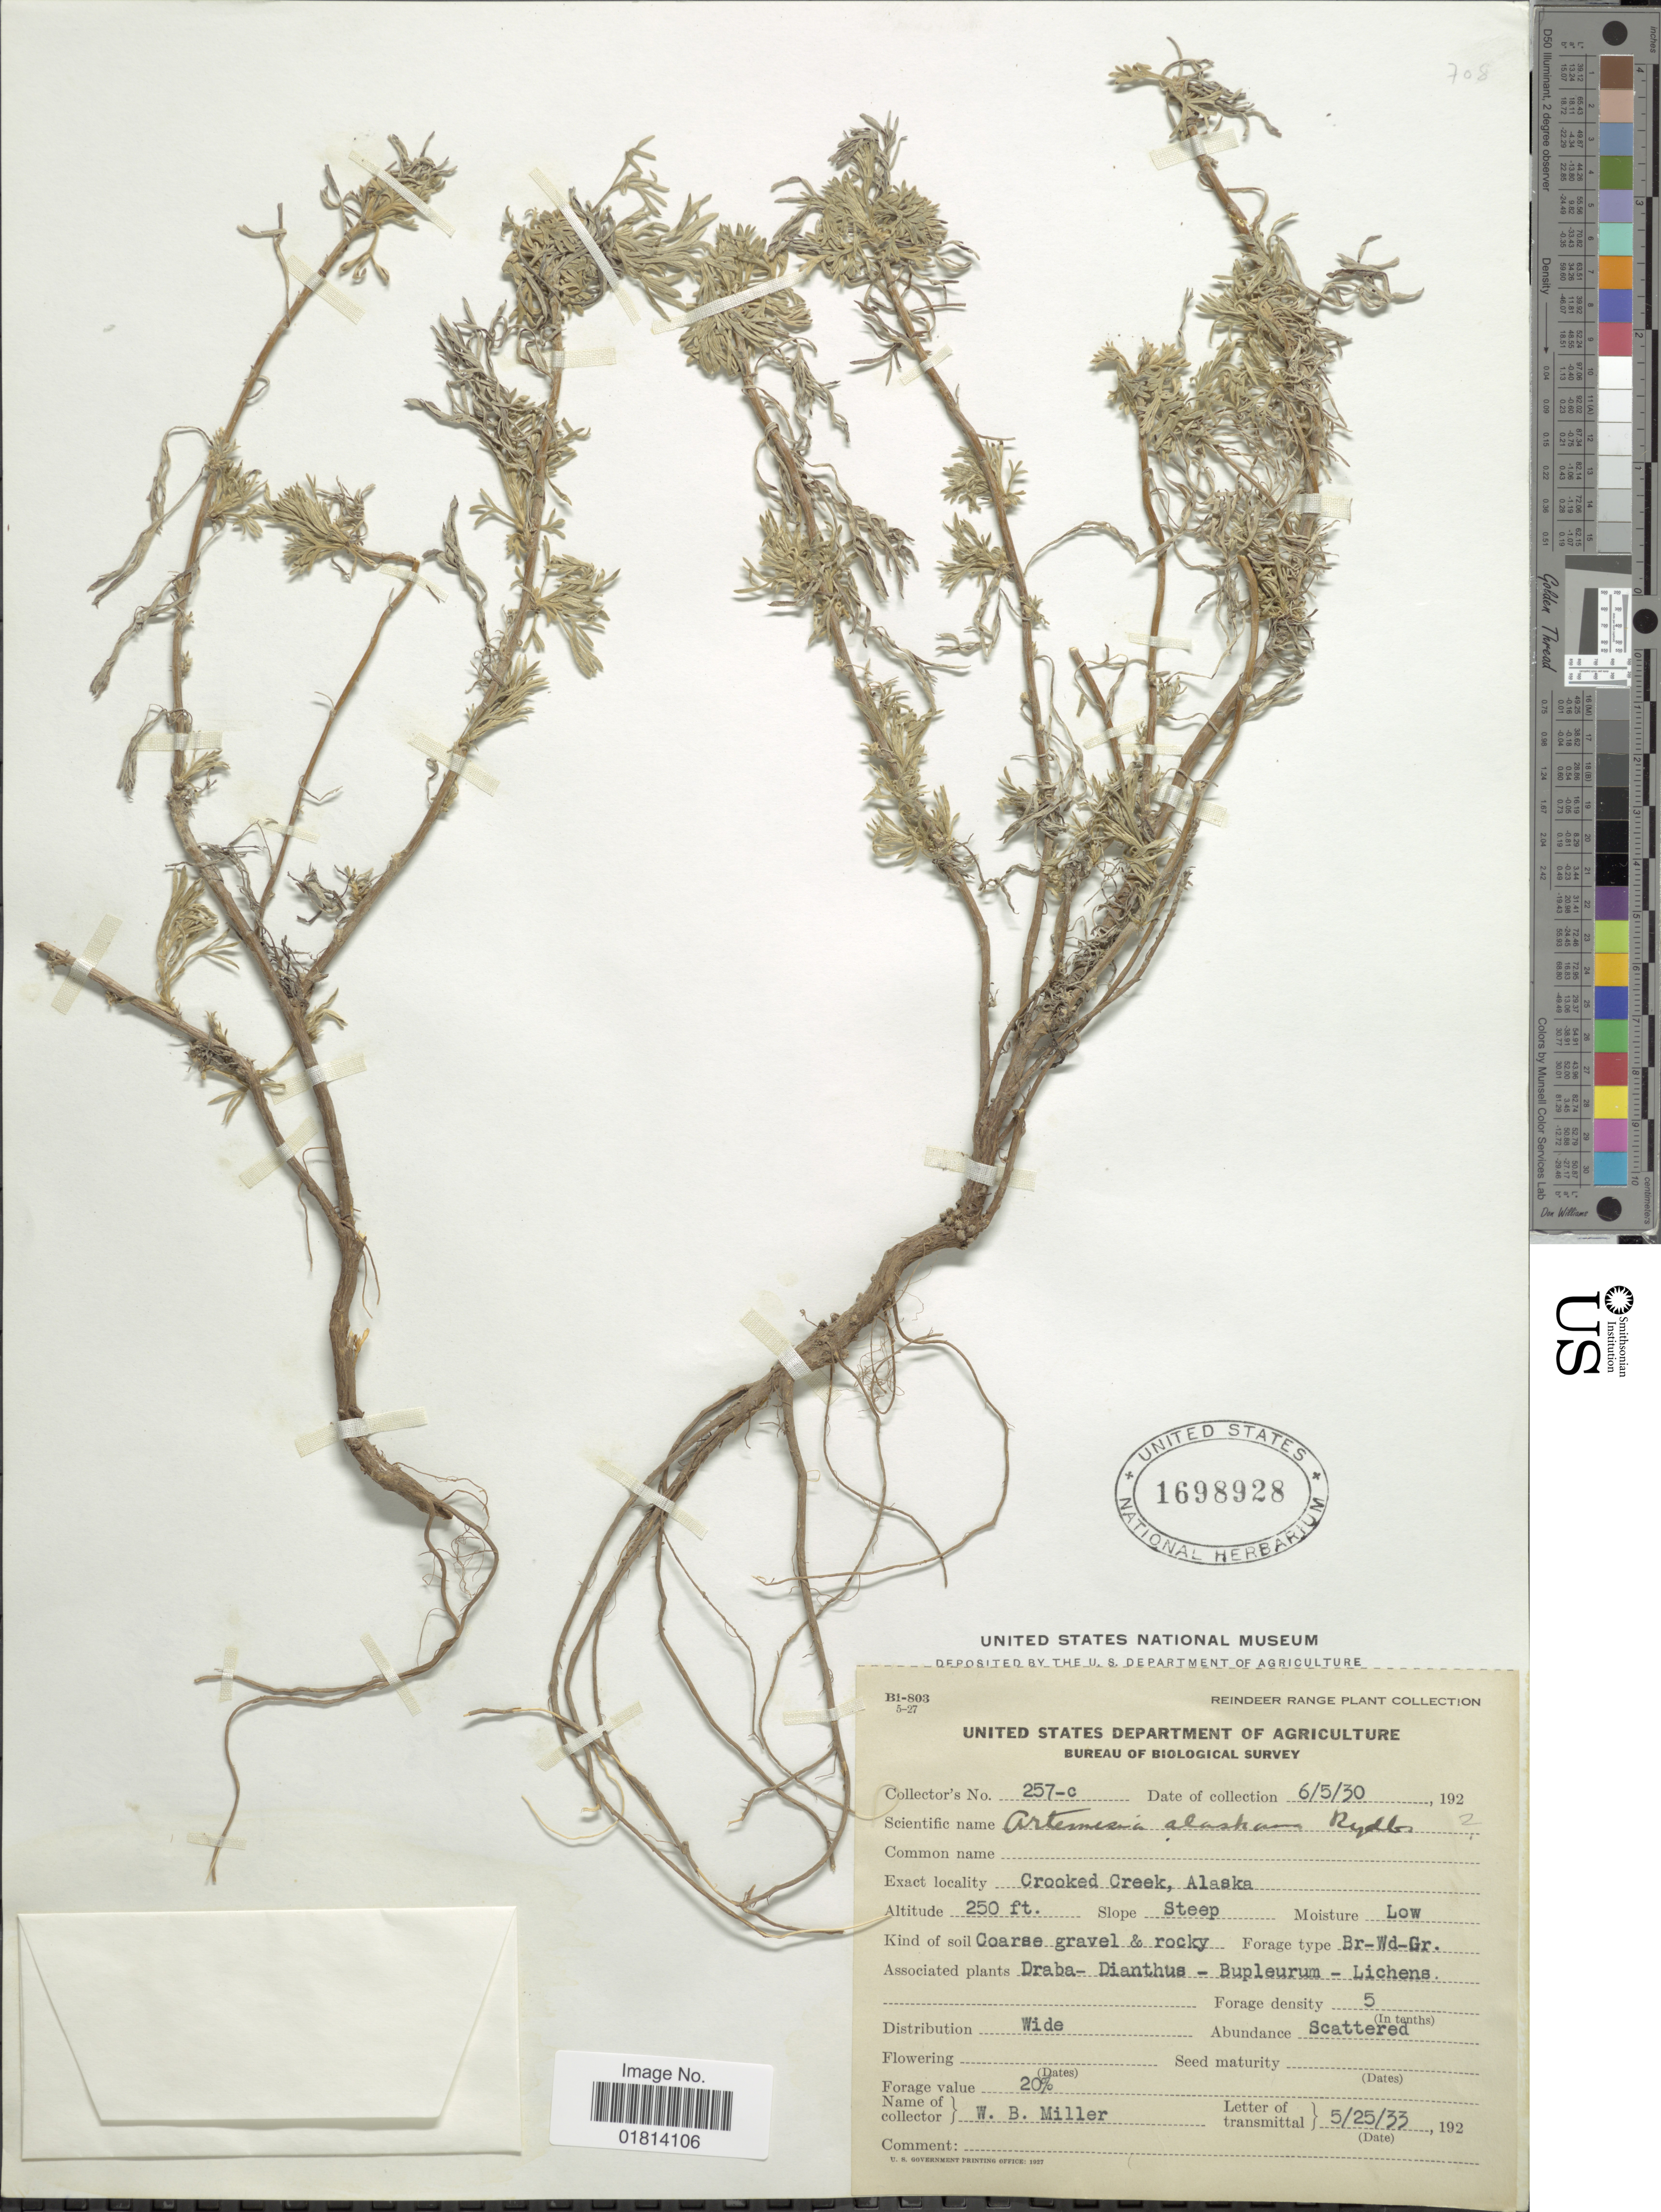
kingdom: Plantae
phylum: Tracheophyta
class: Magnoliopsida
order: Asterales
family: Asteraceae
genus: Artemisia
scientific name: Artemisia alaskana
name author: Rydb.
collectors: W. Miller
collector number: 257-c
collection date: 1930-06-05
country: United States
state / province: Alaska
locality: Crooked Creek, Alaska.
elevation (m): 76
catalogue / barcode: US 1698928